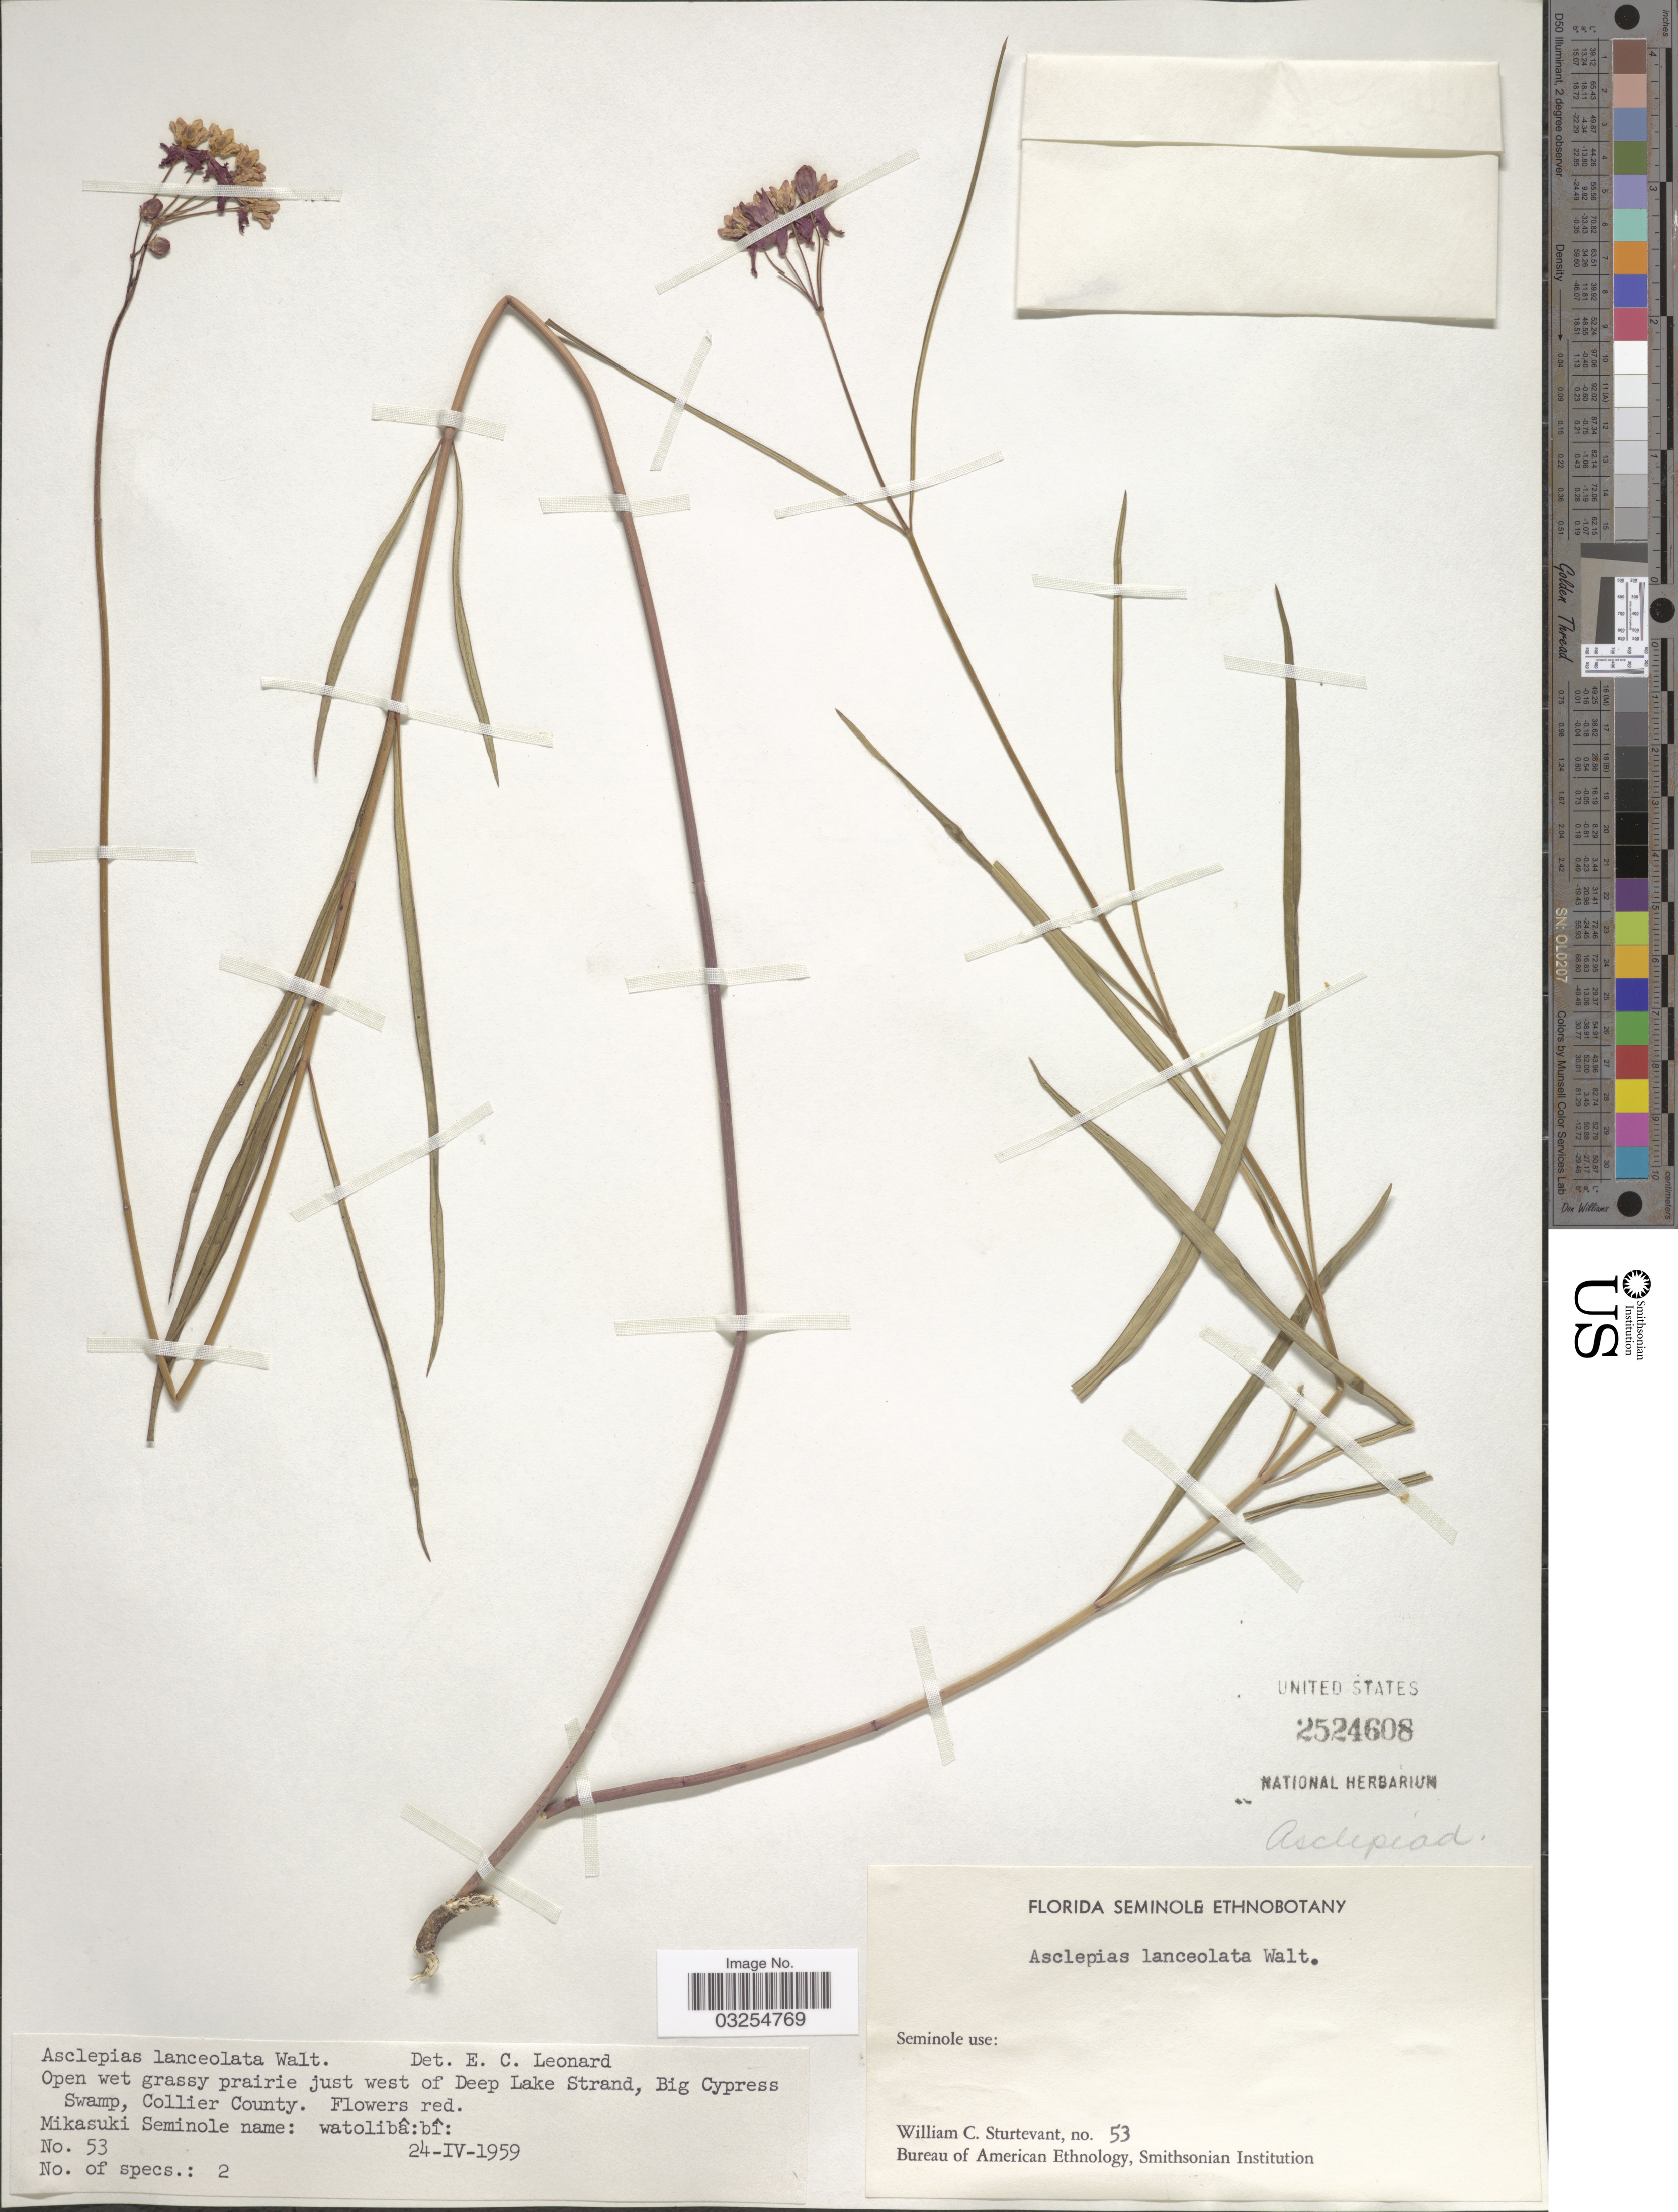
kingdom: Plantae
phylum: Tracheophyta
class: Magnoliopsida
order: Gentianales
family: Apocynaceae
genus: Asclepias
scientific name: Asclepias lanceolata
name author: Walter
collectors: W. Sturtevant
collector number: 53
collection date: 1959-04-24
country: United States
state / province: Florida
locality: Open wet grassy prairie just west of Deep Lake Strand, Big Cypress Swamp, Collier County.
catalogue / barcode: US 2524608